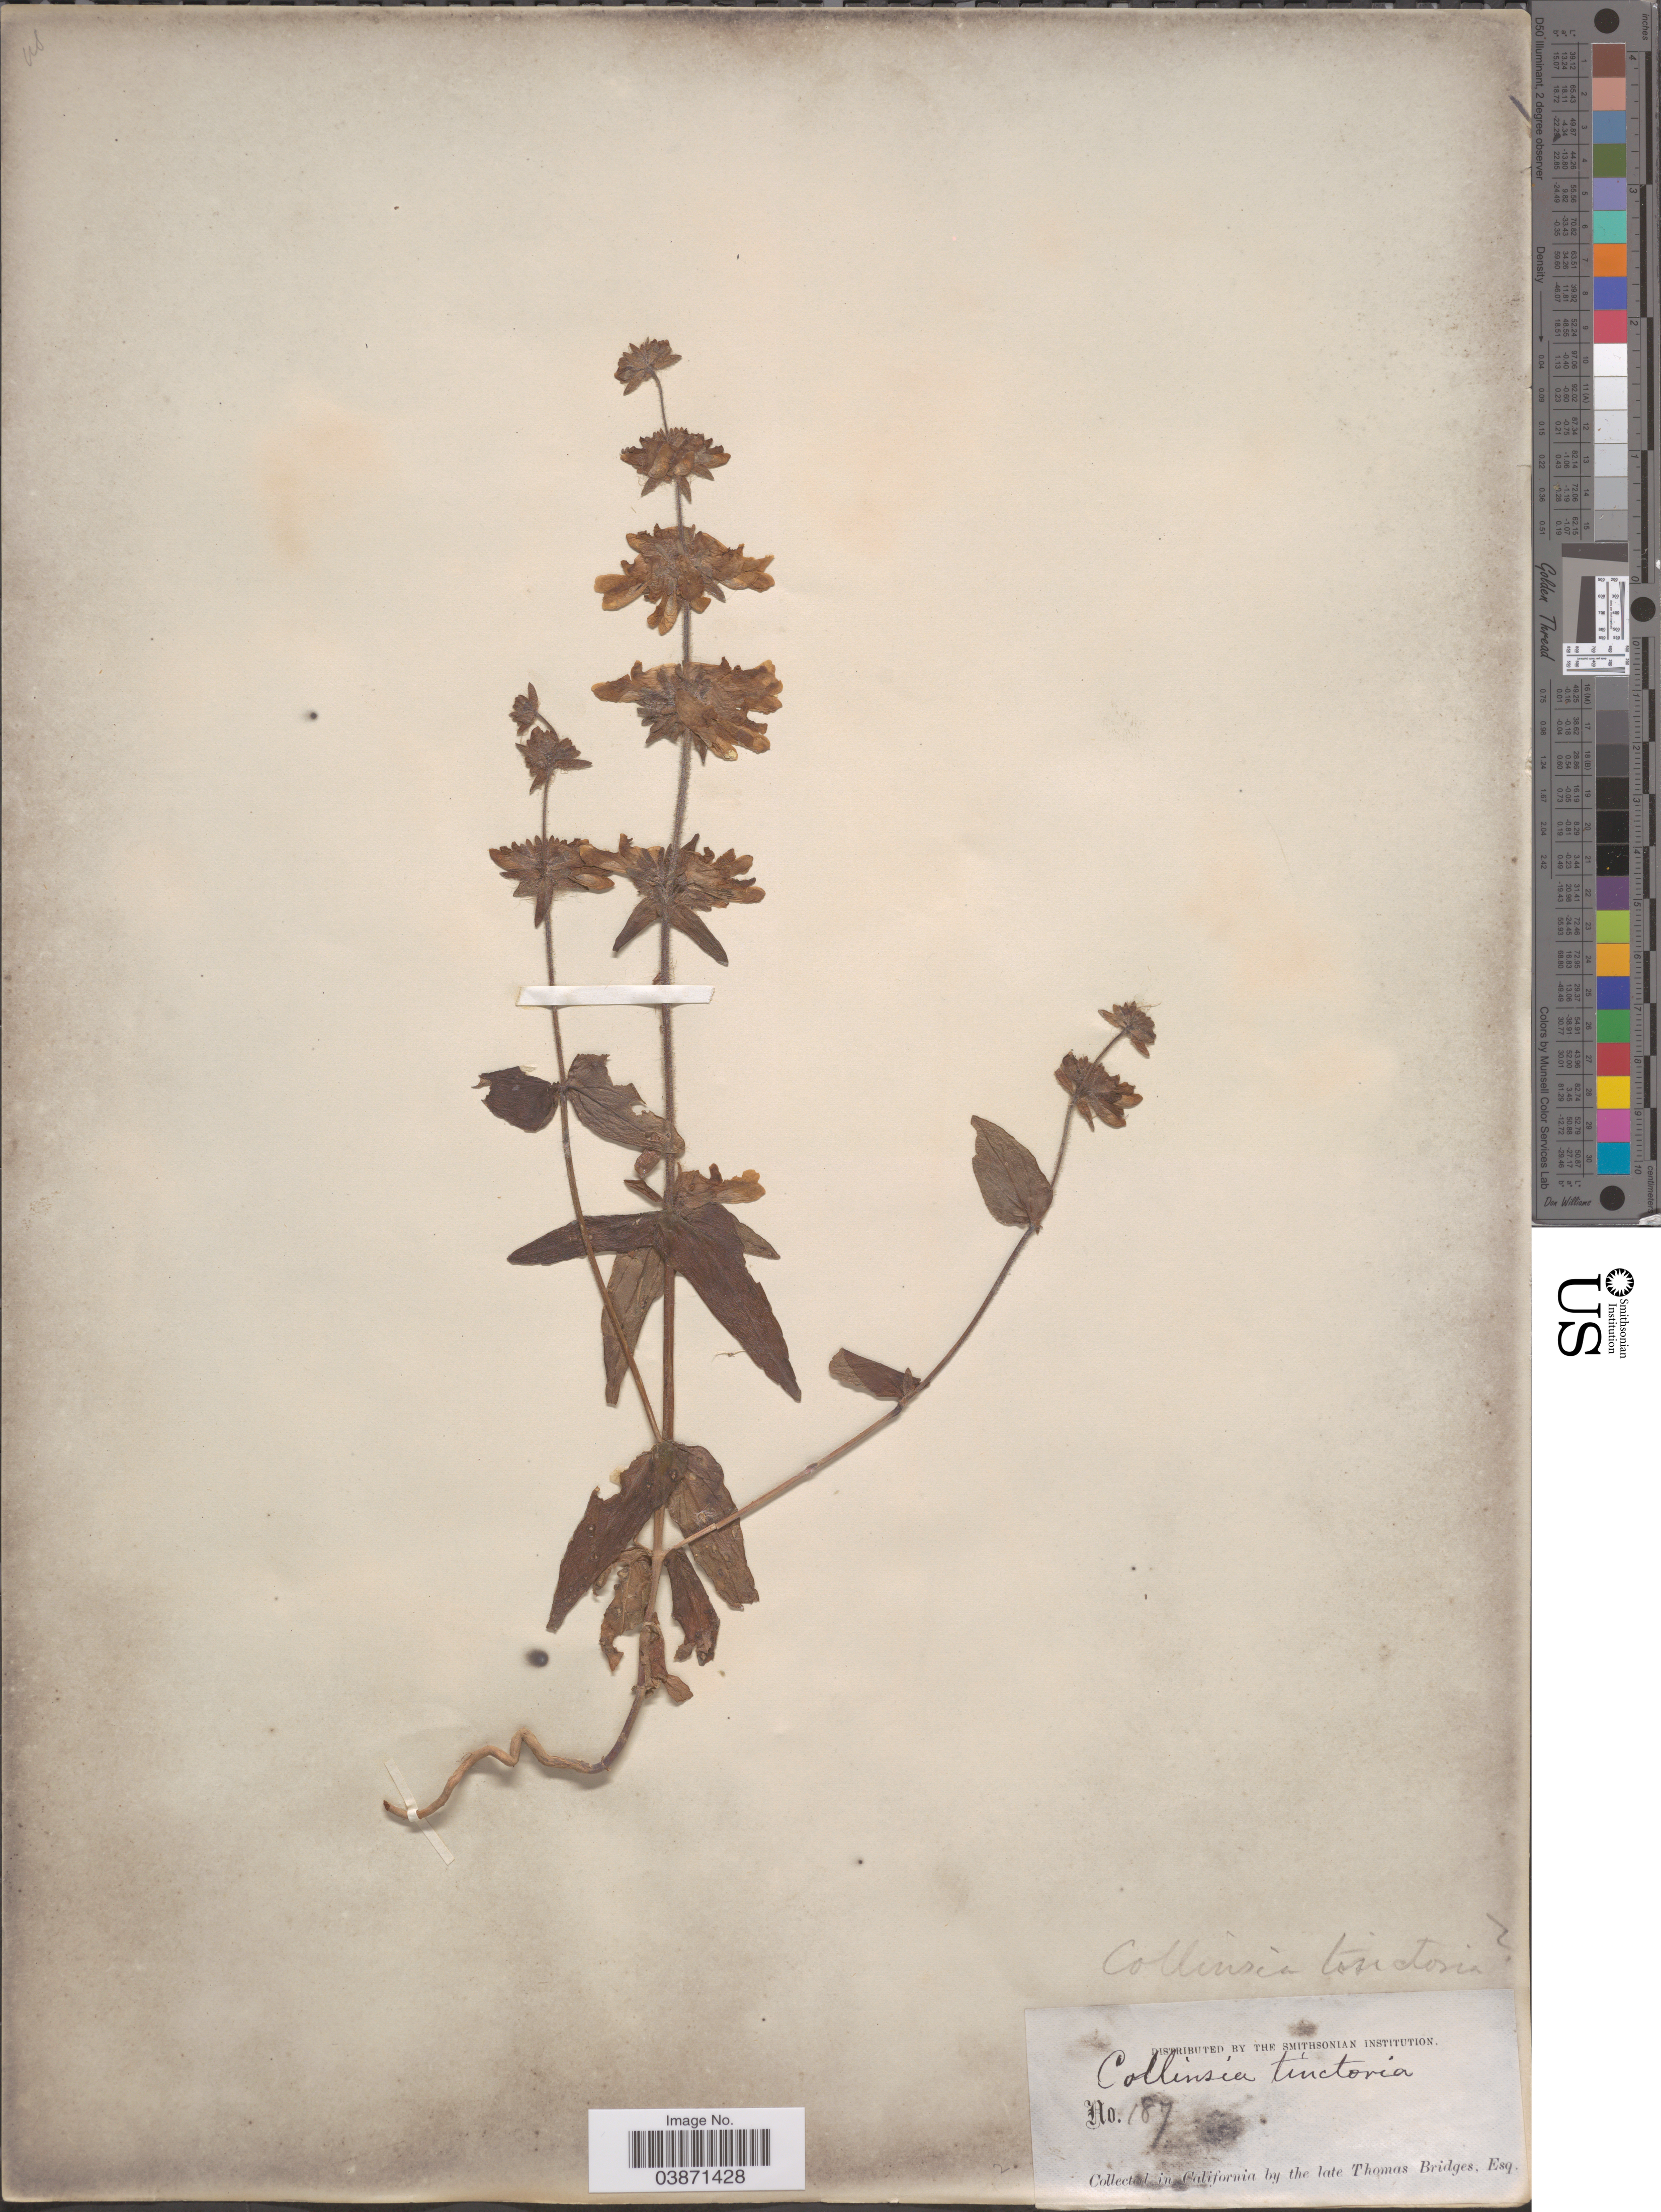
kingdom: Plantae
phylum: Tracheophyta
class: Magnoliopsida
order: Lamiales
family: Plantaginaceae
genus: Collinsia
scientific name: Collinsia tinctoria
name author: Hartw. ex Benth.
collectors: T. Bridges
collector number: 187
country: United States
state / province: California